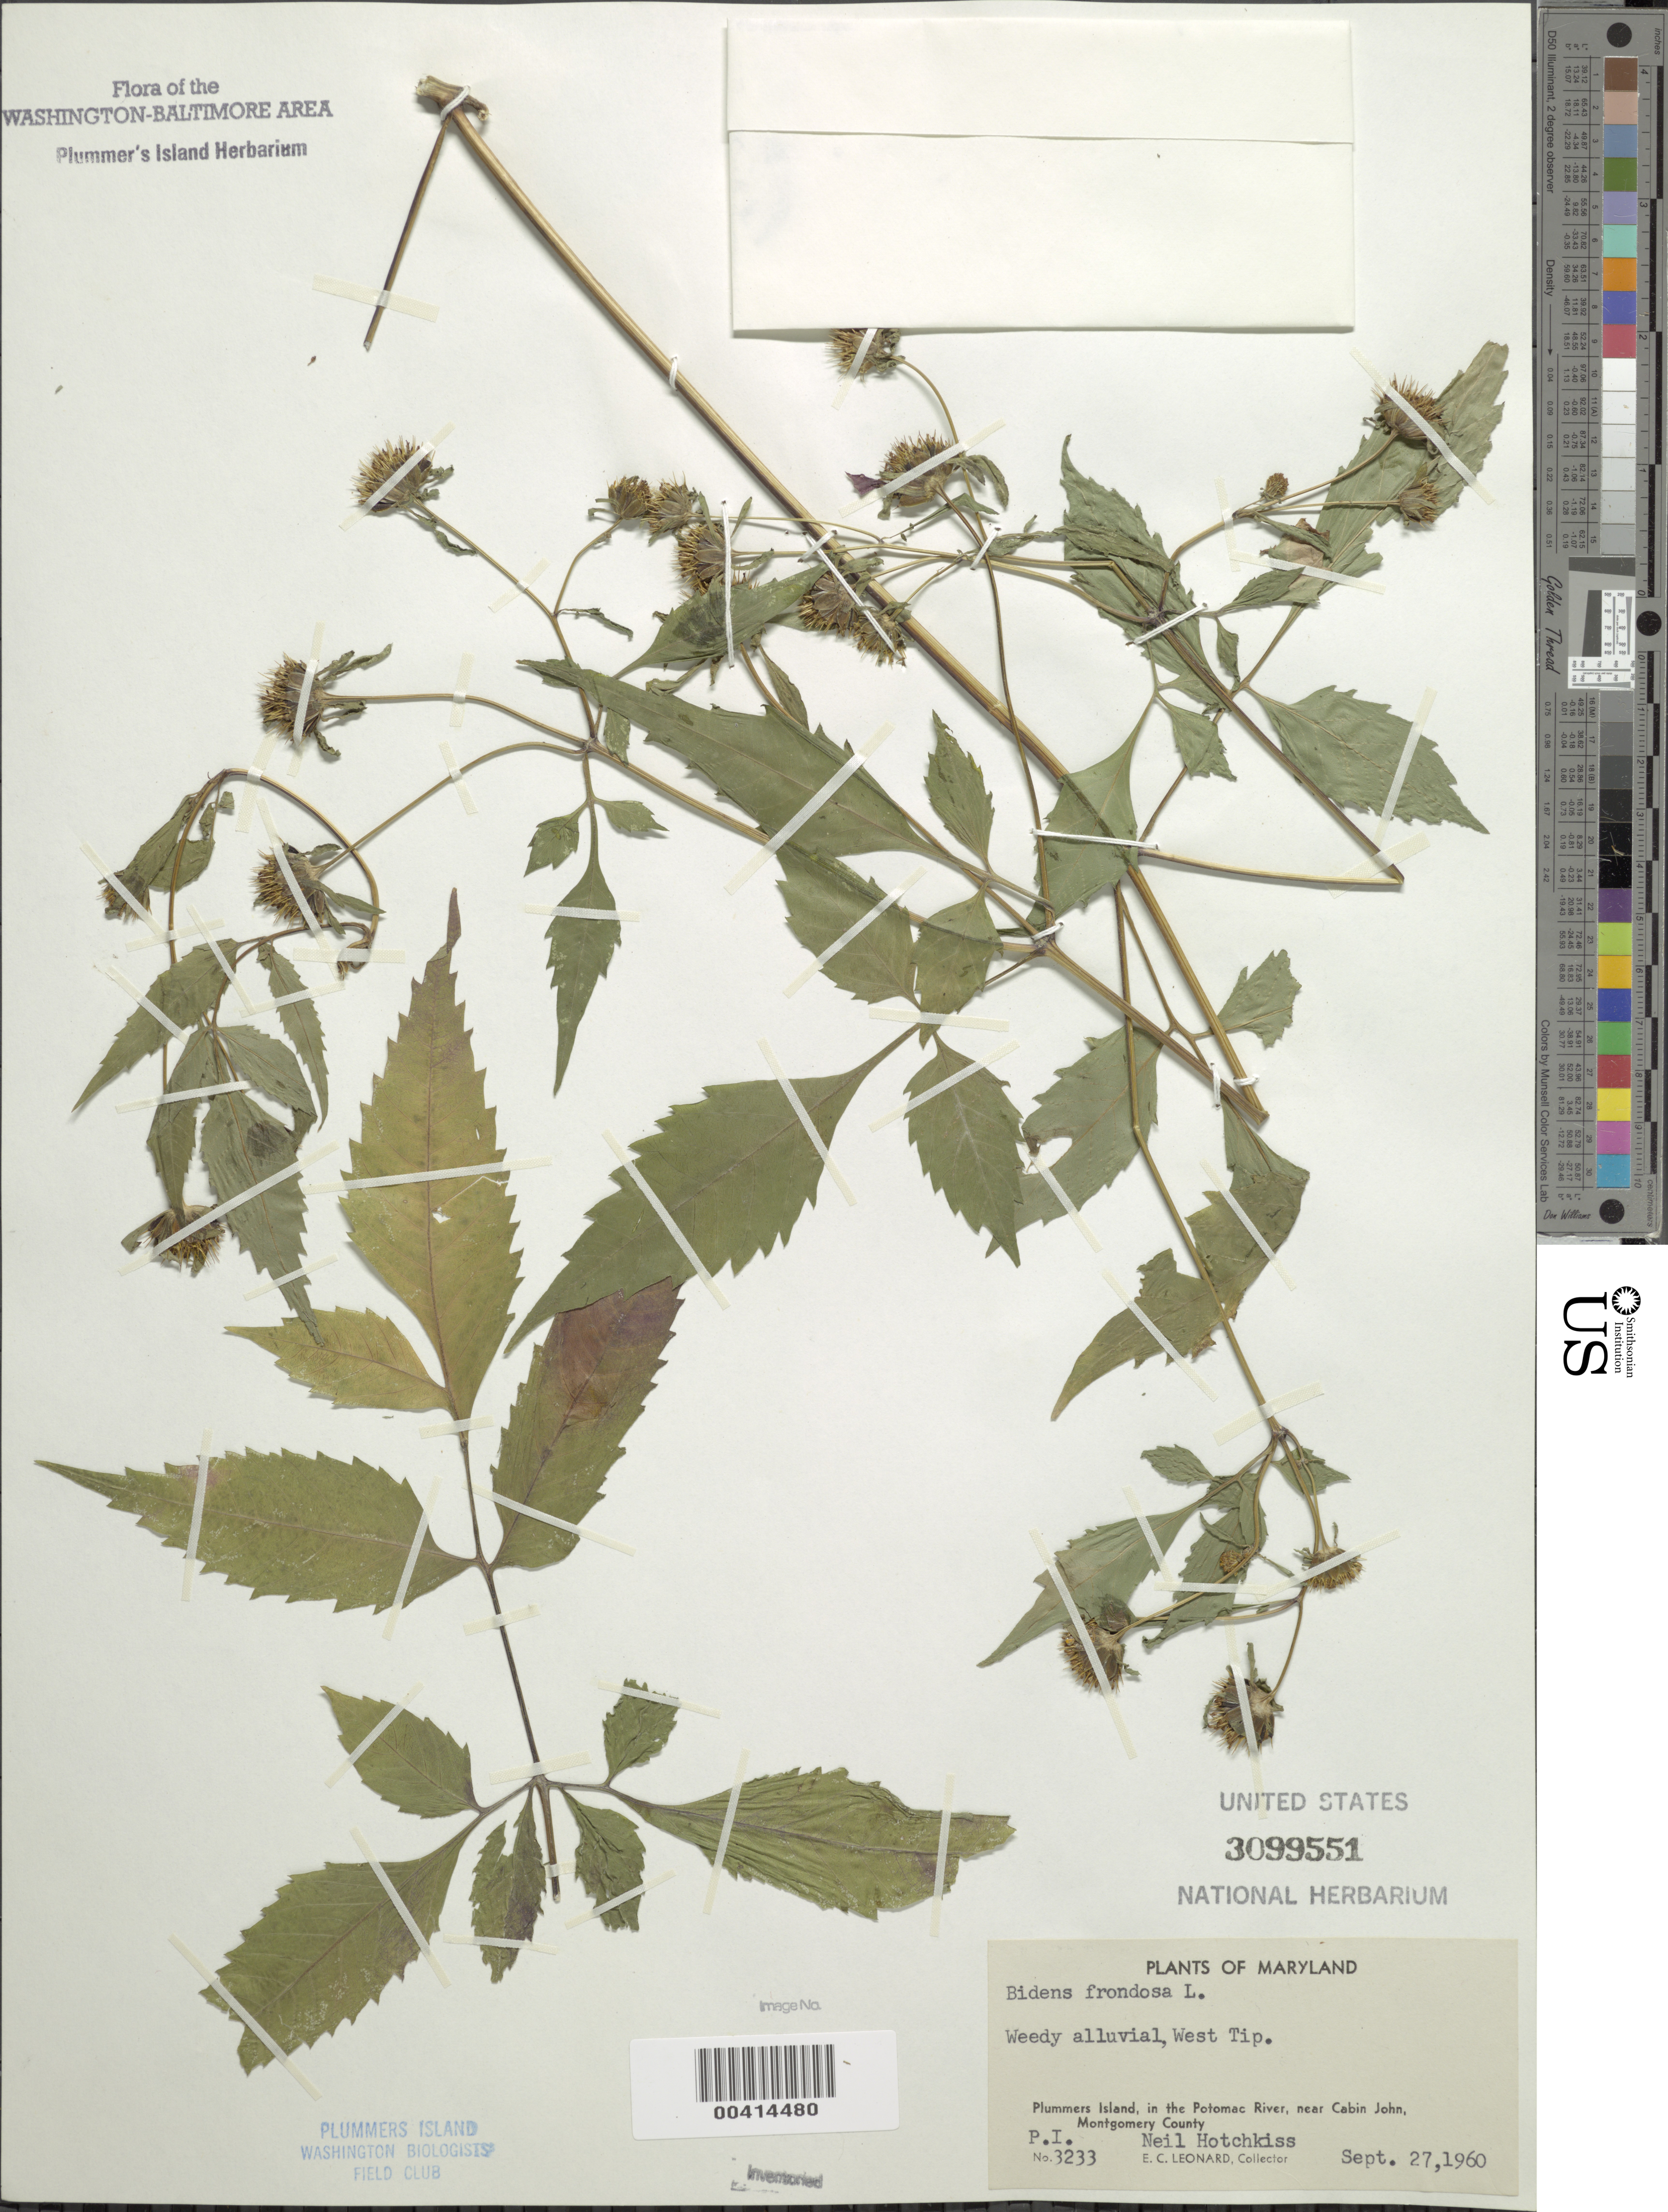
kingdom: Plantae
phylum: Tracheophyta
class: Magnoliopsida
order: Asterales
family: Asteraceae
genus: Bidens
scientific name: Bidens frondosa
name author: L.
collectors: E. C. Leonard & N. Hotchkiss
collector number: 3233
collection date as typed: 27 Sep 1960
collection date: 1960-09-27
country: United States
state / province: Maryland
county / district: Montgomery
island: Plummers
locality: Plummer's Island; west tip C. & O. Canal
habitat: Weedy alluvial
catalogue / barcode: US 3099551